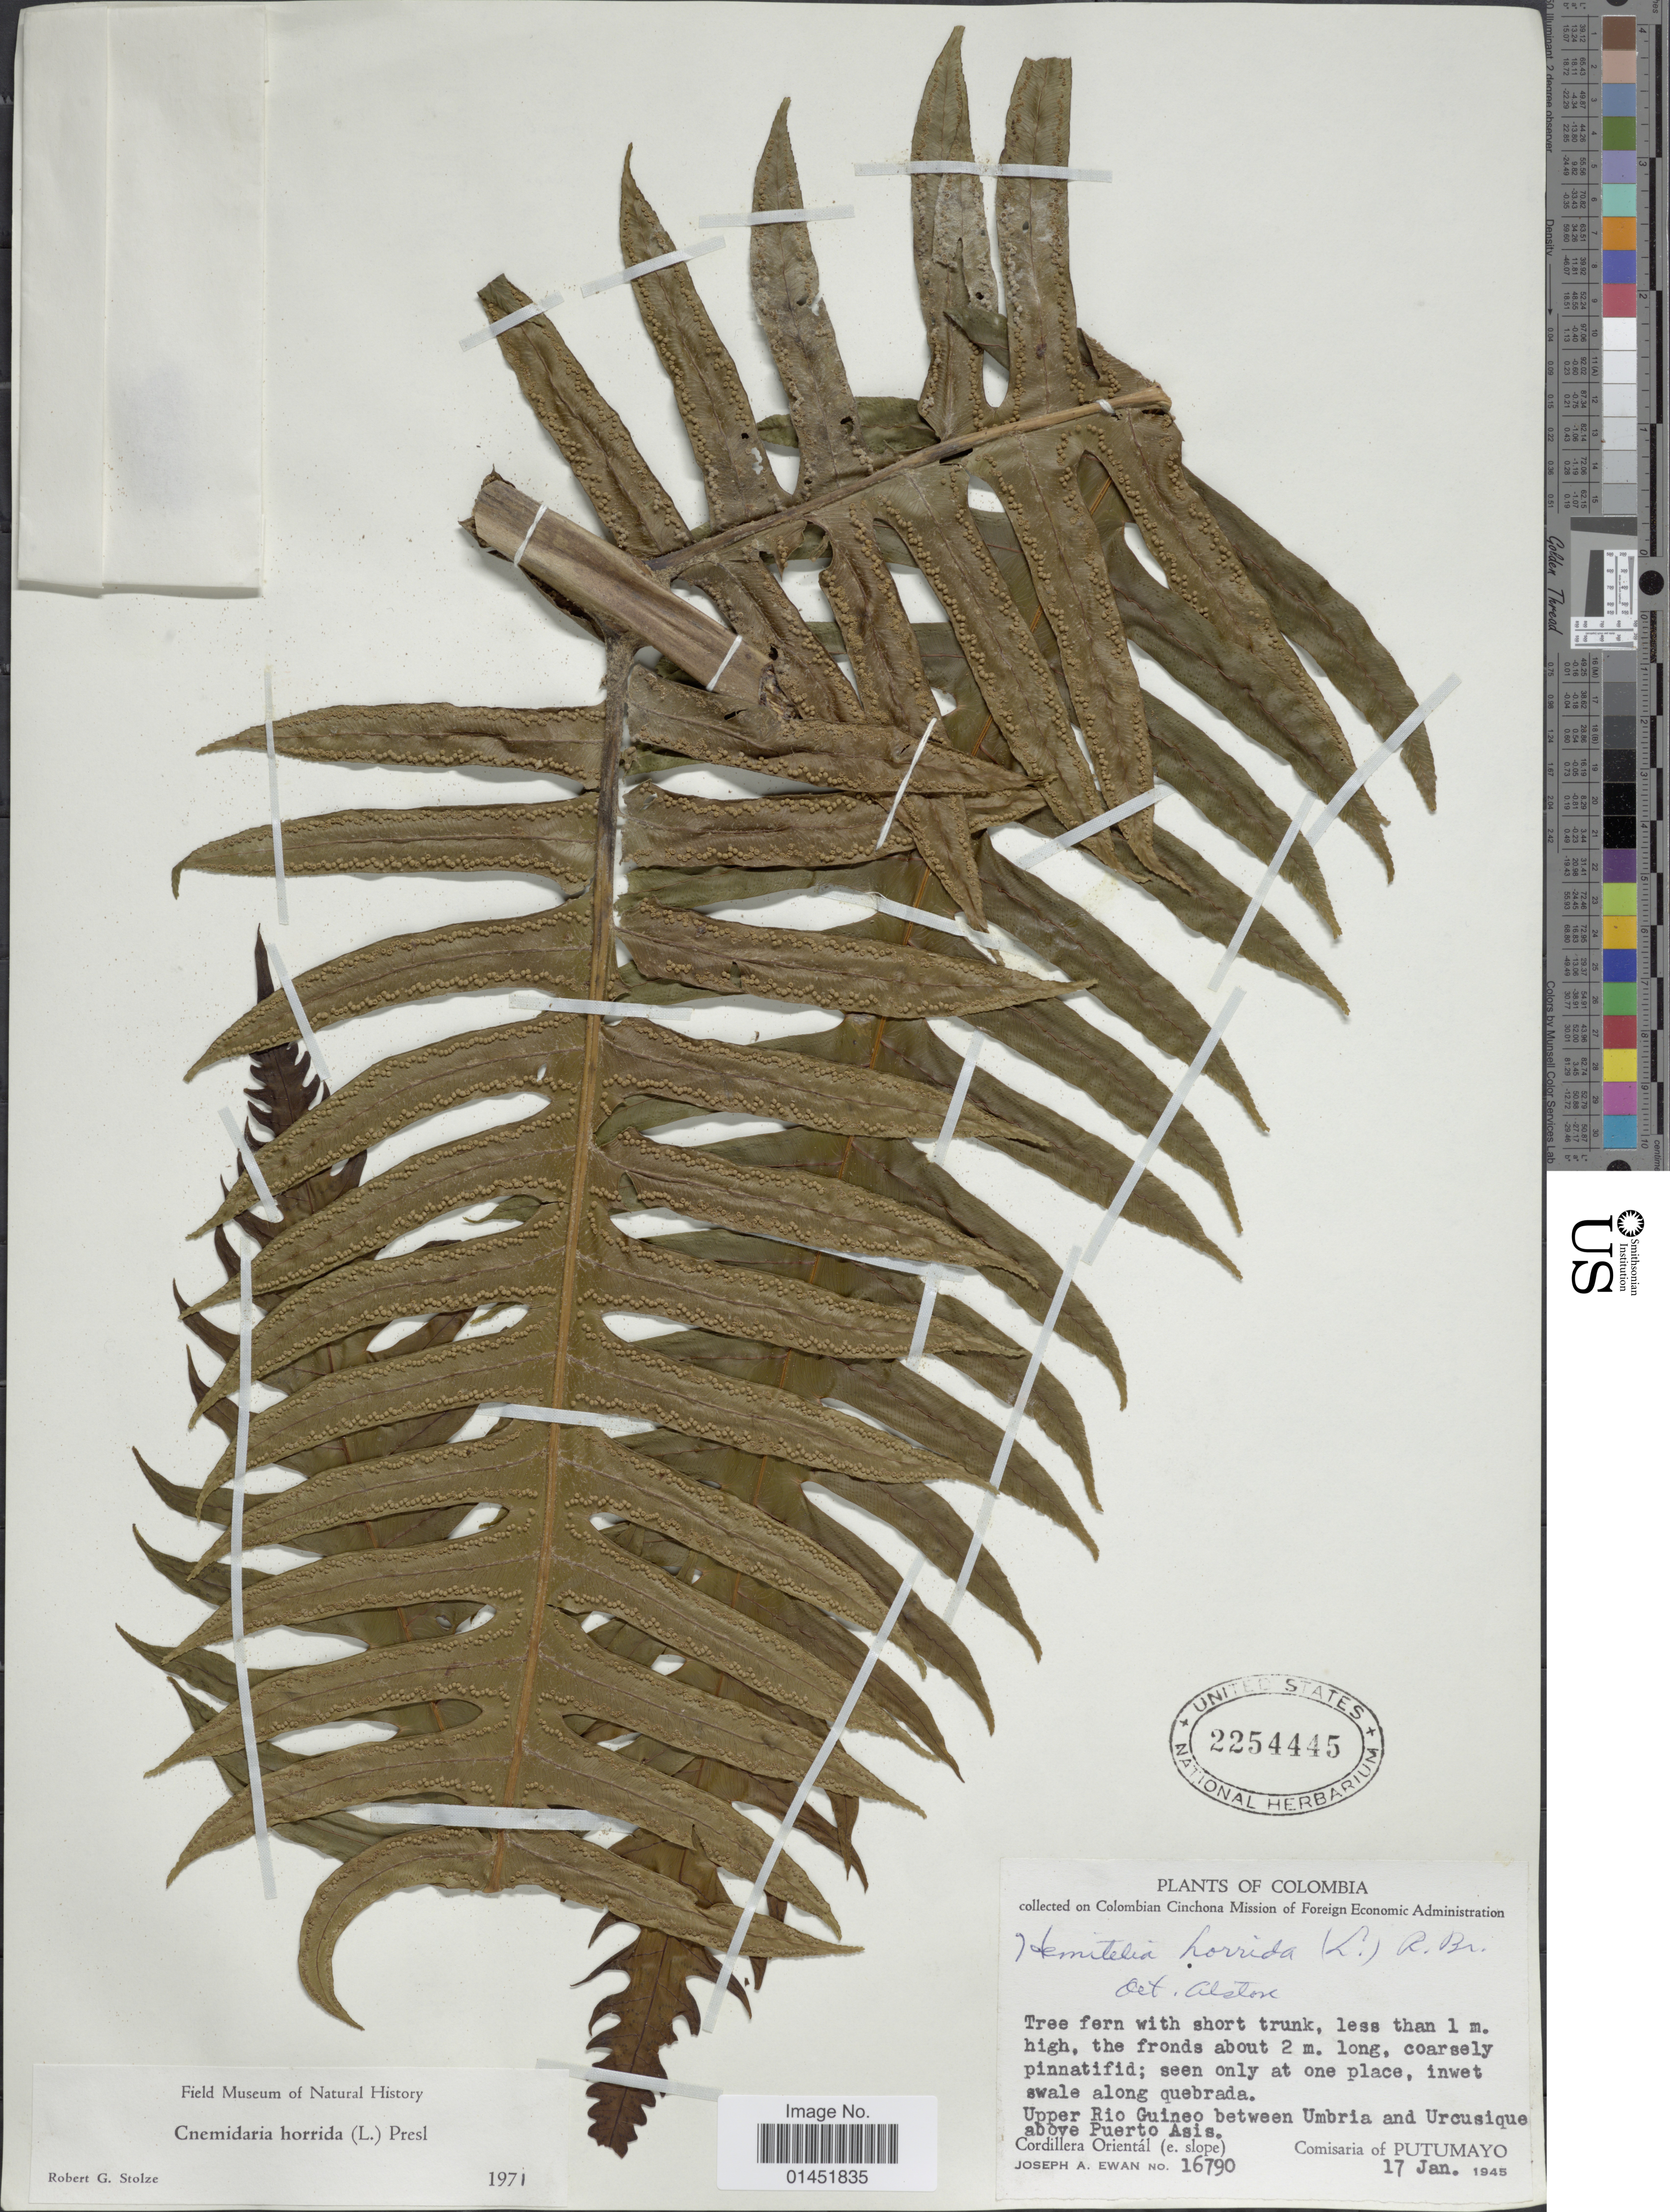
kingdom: Plantae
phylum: Tracheophyta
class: Polypodiopsida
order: Cyatheales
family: Cyatheaceae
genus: Cyathea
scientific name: Cyathea horrida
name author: (L.) Sm.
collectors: J. A. Ewan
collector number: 16790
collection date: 1945-01-17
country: Colombia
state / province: Putumayo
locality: Upper Rio Guineo between Umbria and Urcusique above Puerto Asis, Cordillera Orientál (e.slope), Comisaria of Putumayo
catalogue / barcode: US 2254445